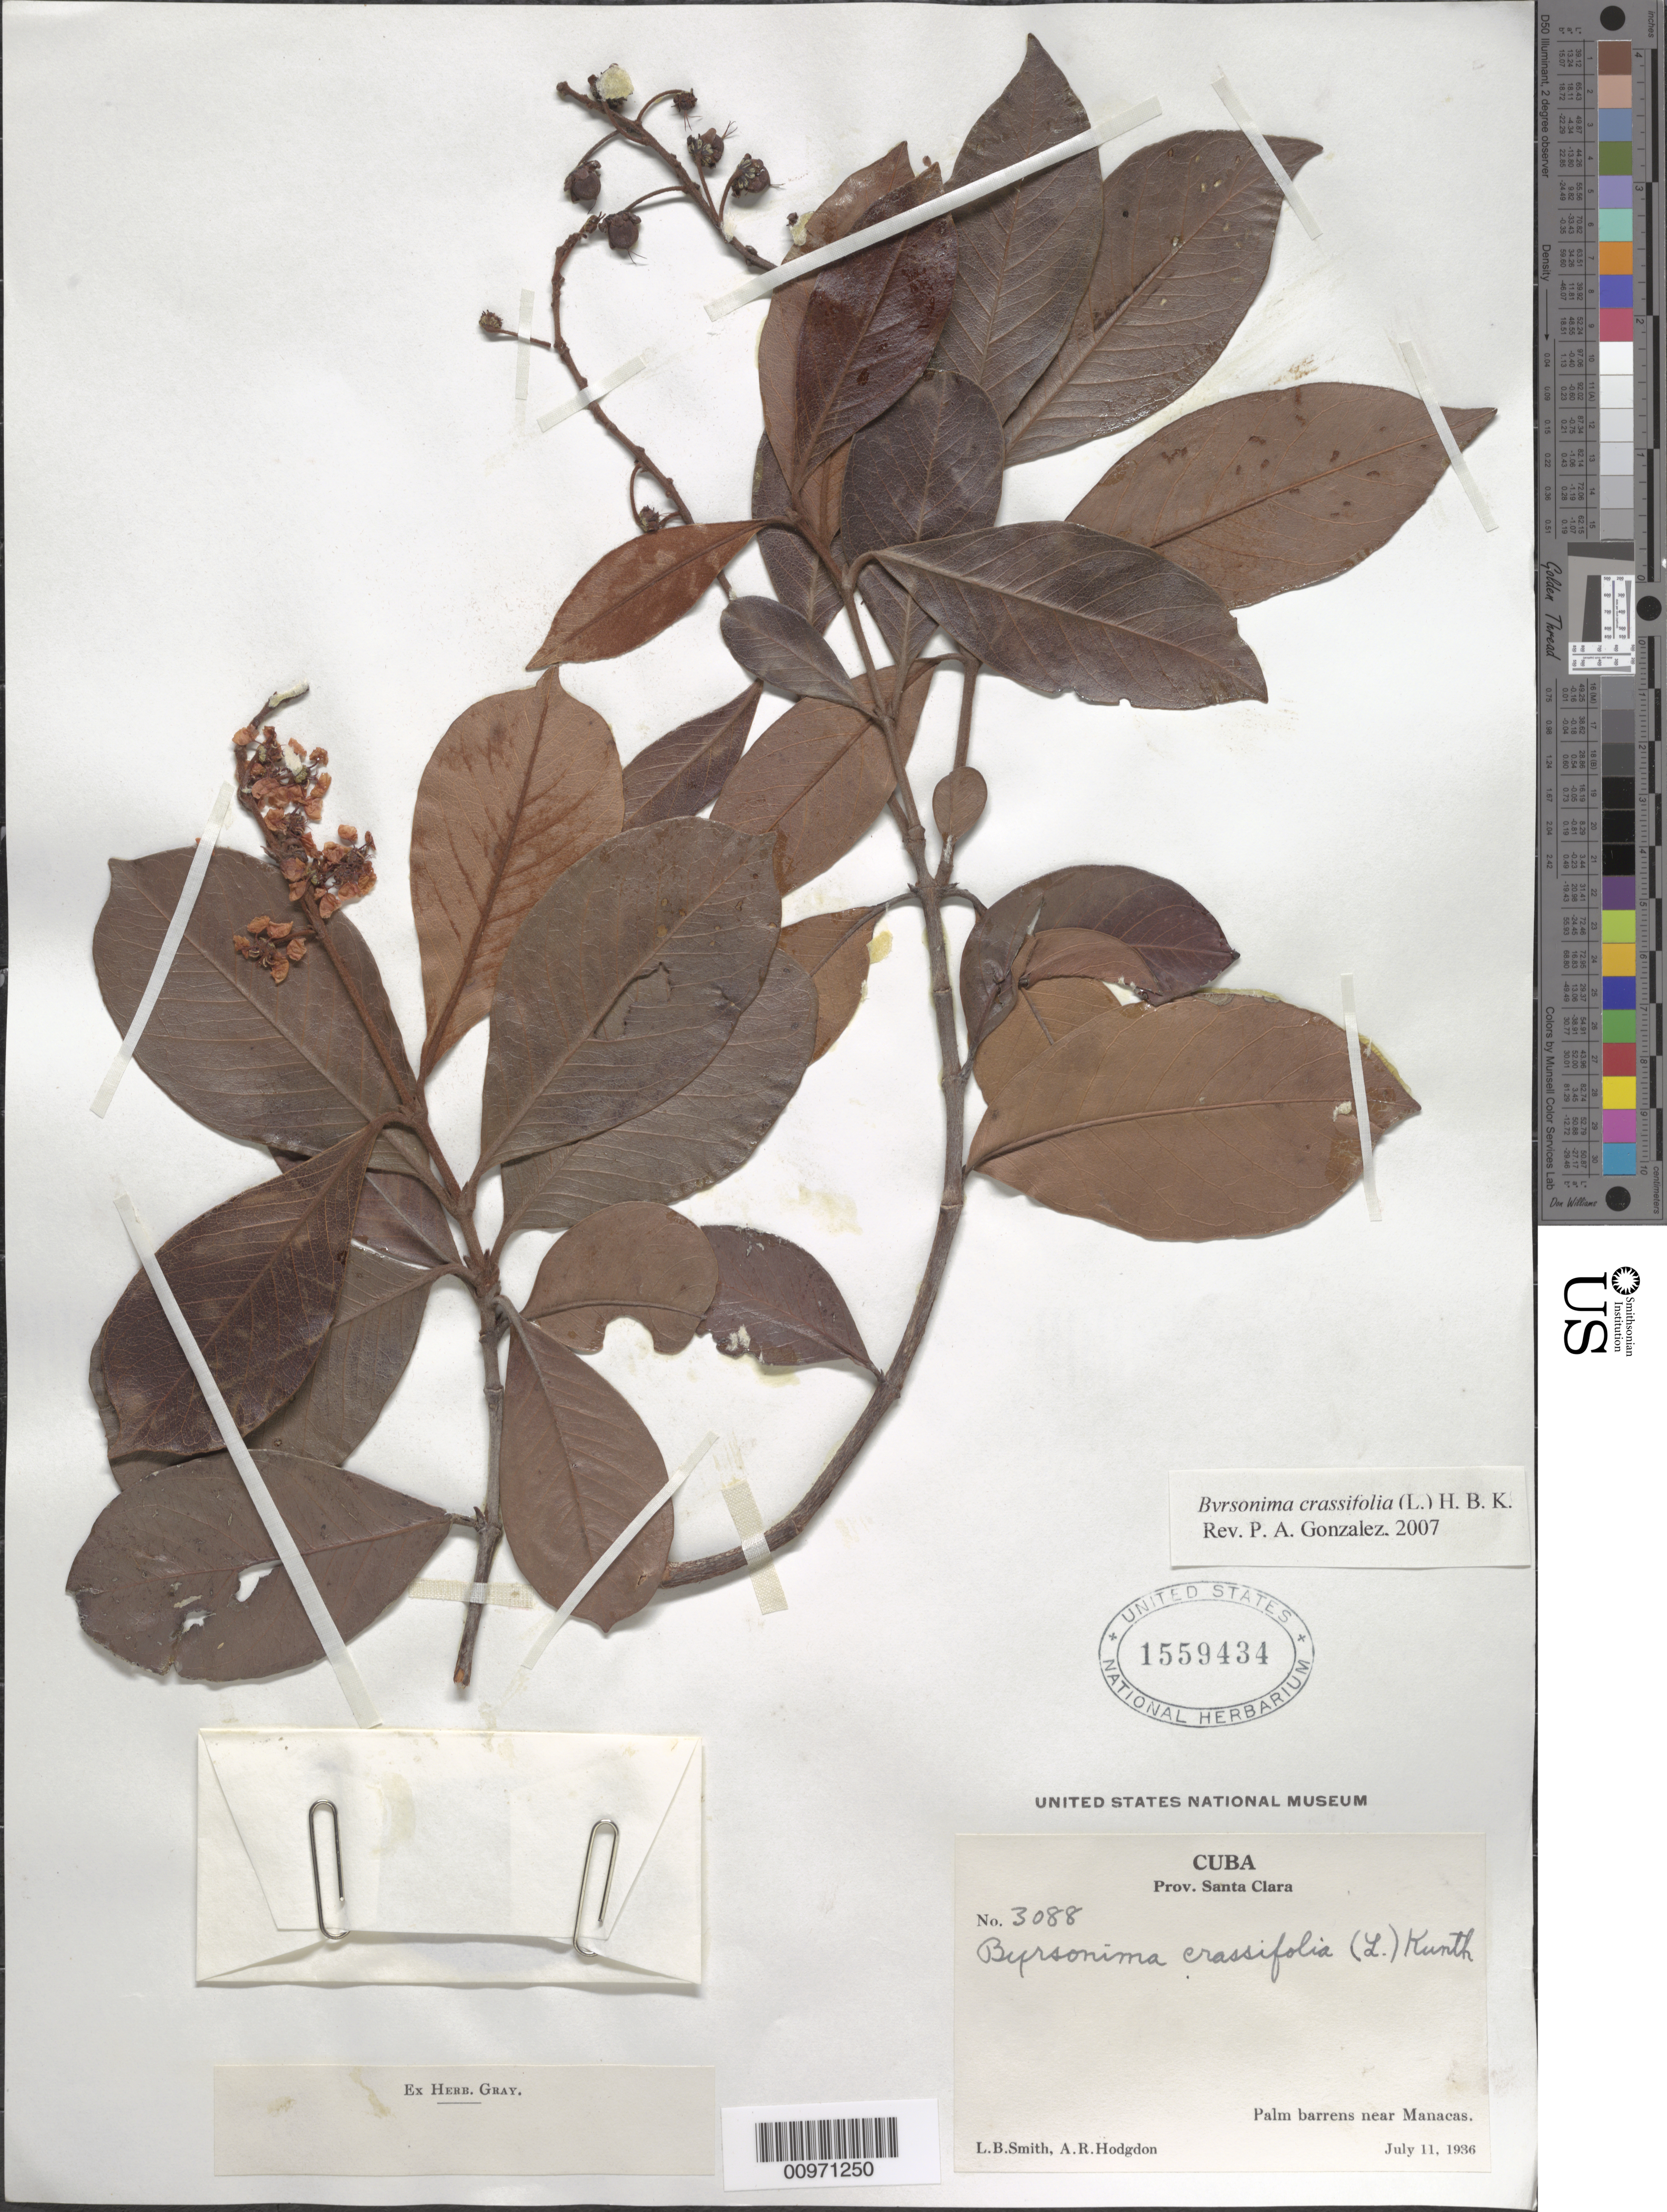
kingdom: Plantae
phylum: Tracheophyta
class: Magnoliopsida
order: Malpighiales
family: Malpighiaceae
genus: Byrsonima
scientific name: Byrsonima crassifolia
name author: (L.) Kunth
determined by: González, P. A.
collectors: L. Smith & A. R. Hodgdon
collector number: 3088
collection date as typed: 11 Jul 1936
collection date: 1936-07-11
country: Cuba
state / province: Santa Clara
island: Cuba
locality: Palm barrens near Manacas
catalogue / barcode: US 1559434